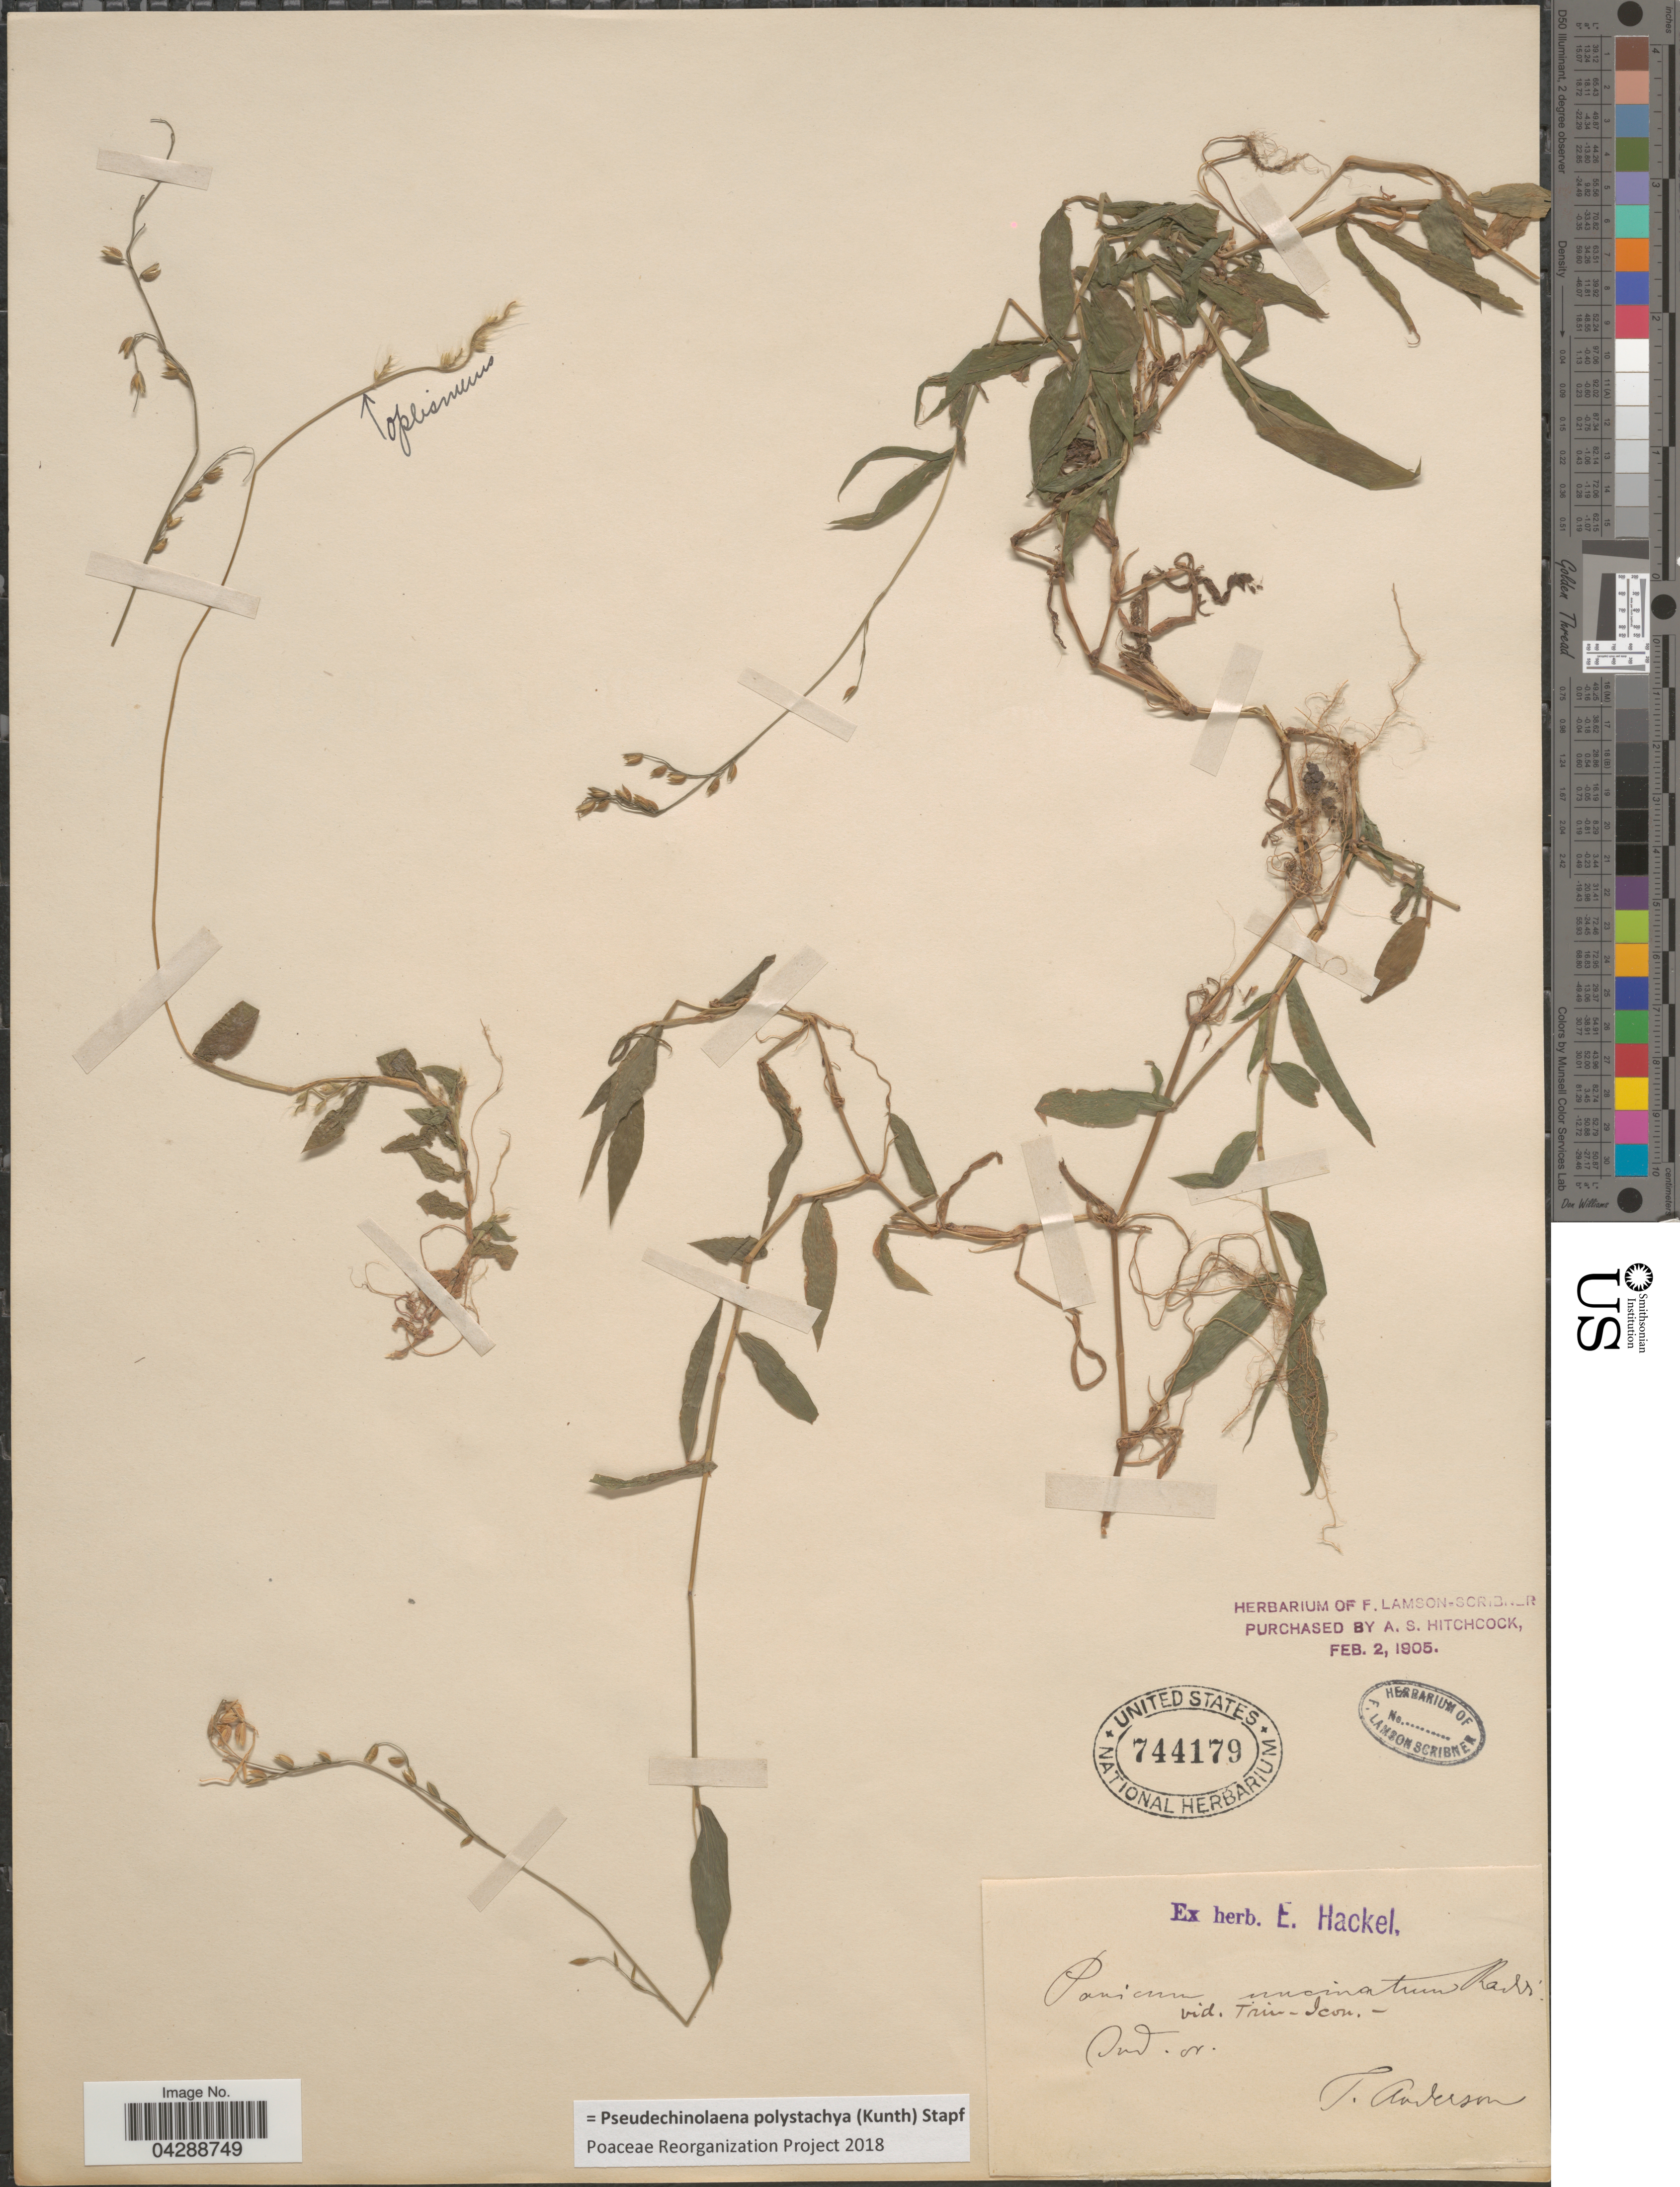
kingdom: Plantae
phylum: Tracheophyta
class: Liliopsida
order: Poales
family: Poaceae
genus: Pseudechinolaena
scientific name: Pseudechinolaena polystachya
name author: (Kunth) Stapf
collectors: T. Anderson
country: India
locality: Ind. or.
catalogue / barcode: US 744179